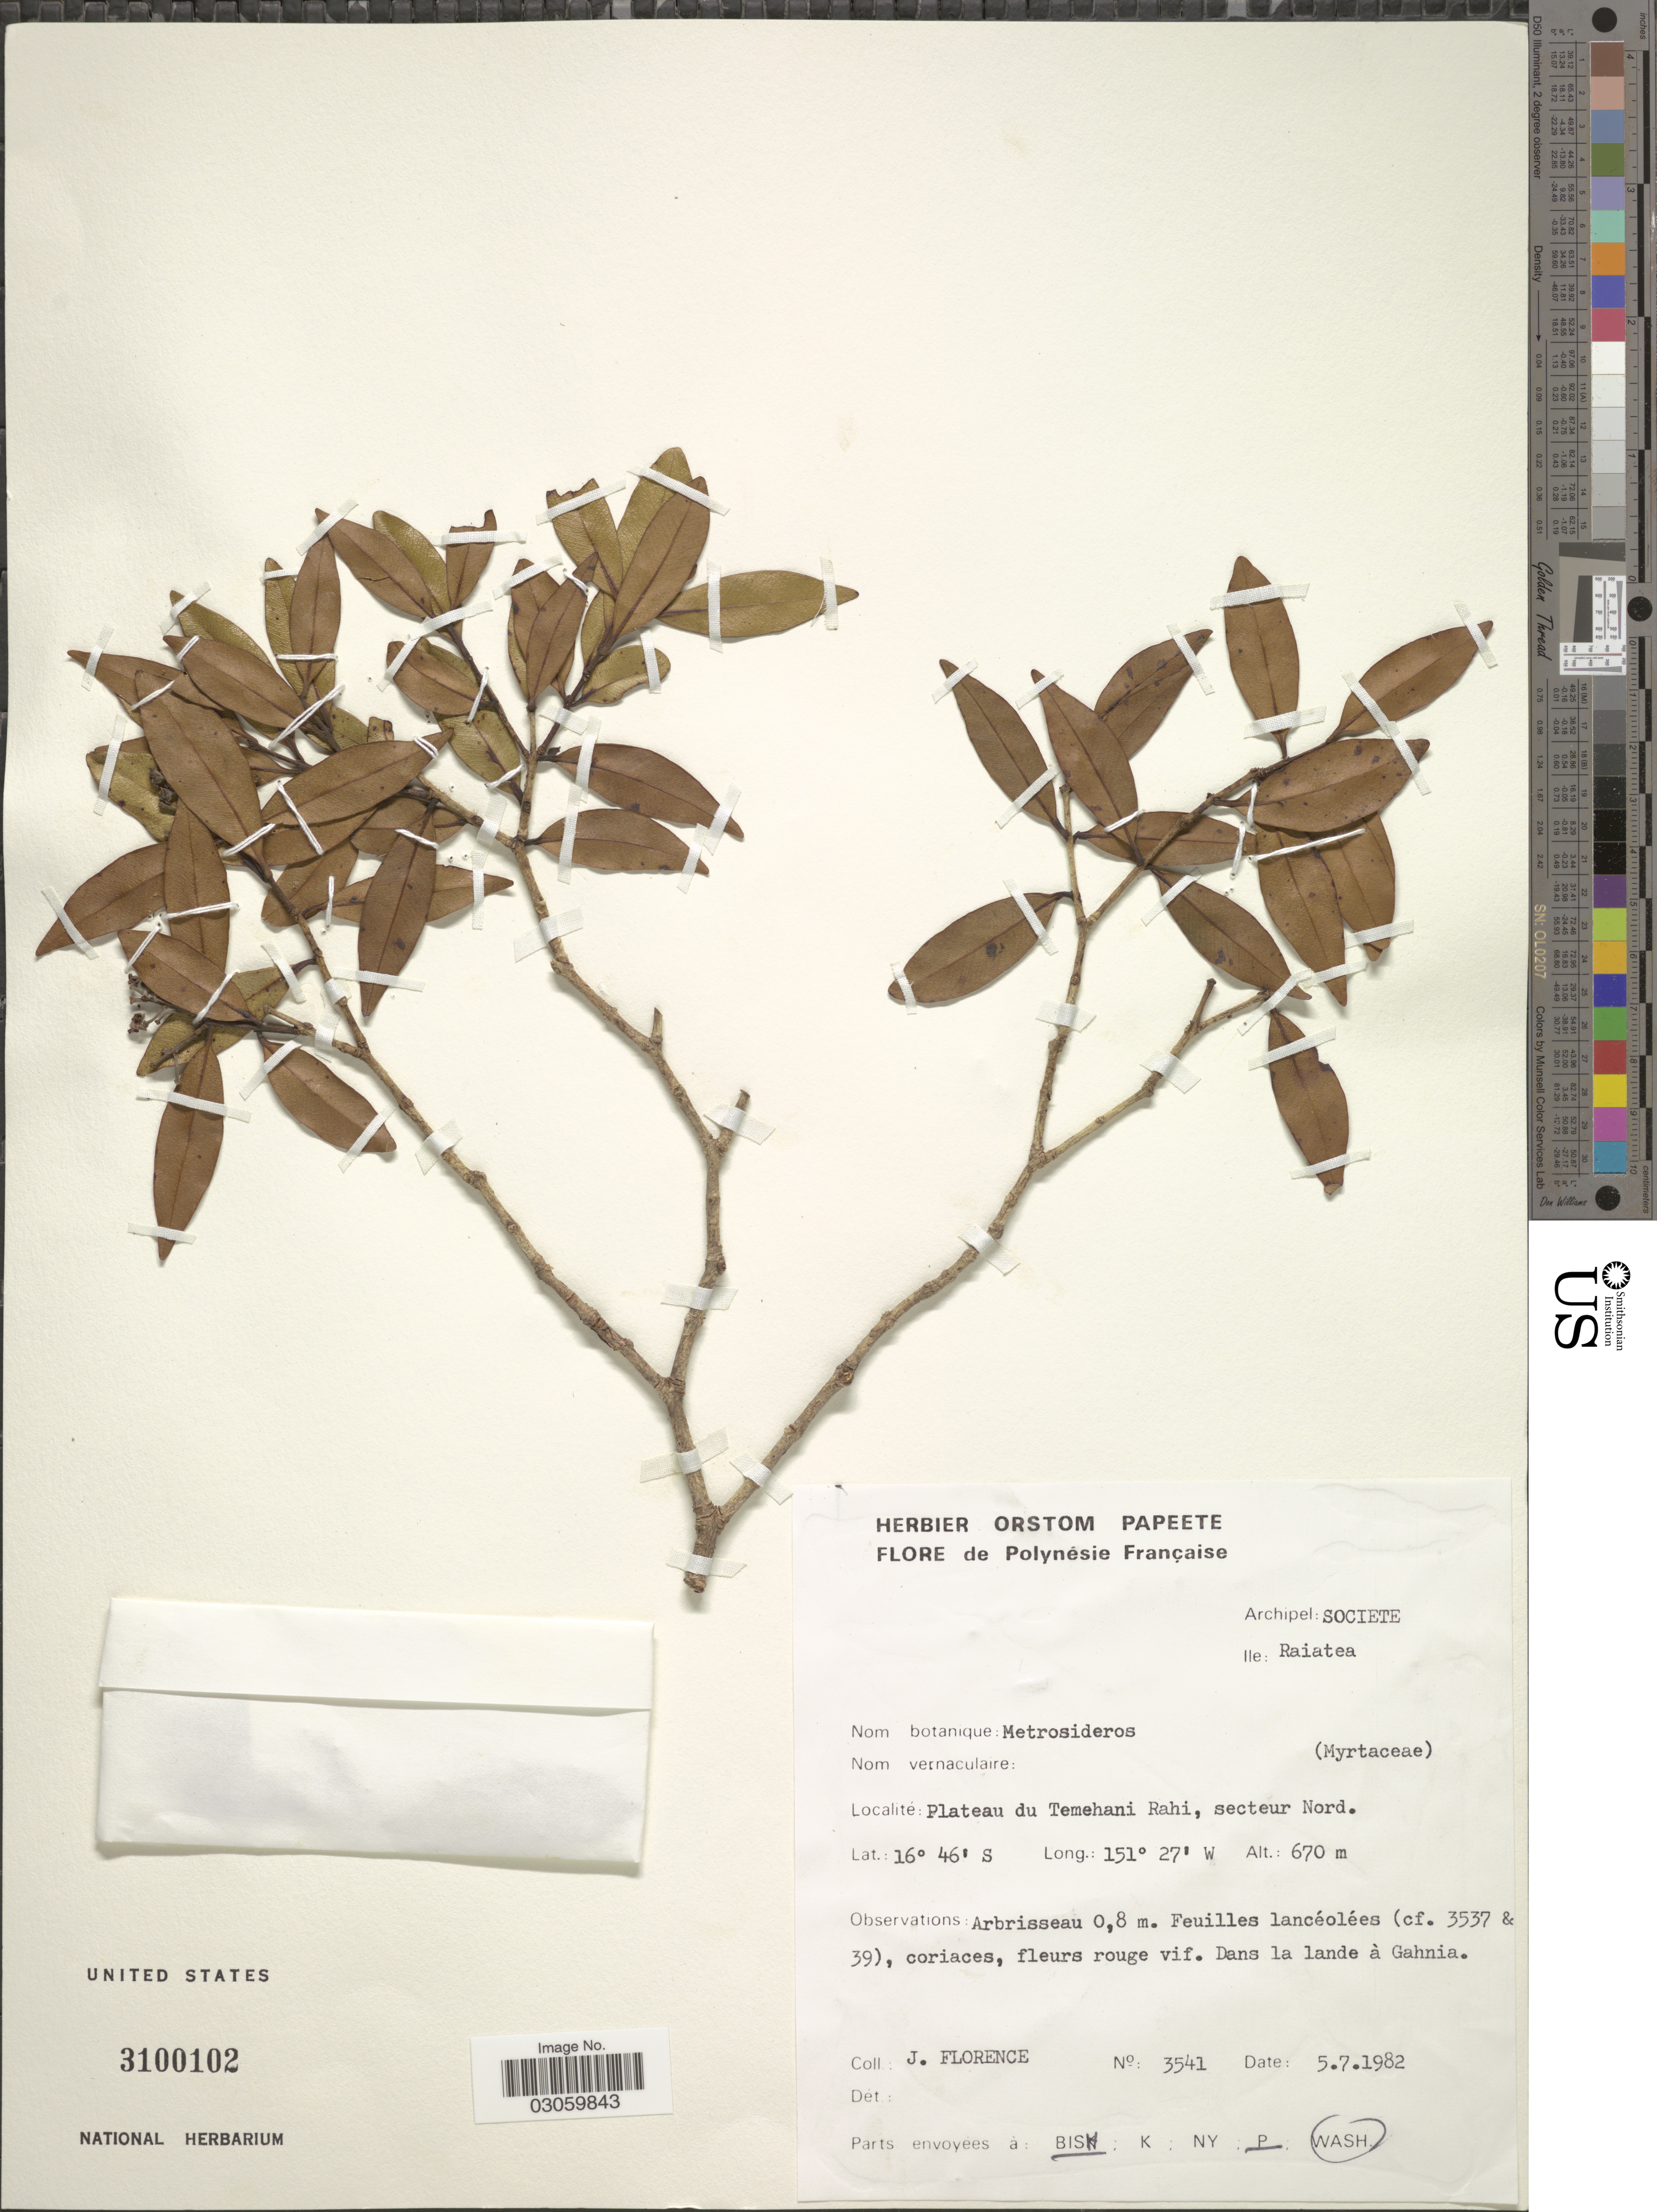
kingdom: Plantae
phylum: Tracheophyta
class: Magnoliopsida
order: Myrtales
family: Myrtaceae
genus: Metrosideros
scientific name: Metrosideros sp.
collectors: J. Florence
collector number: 3541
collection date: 1982-07-05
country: French Polynesia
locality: Polynésie Française. Archipel: Societe. Ile: Raiatea. Plateau du Temehani Rahi, secteur Nord.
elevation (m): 670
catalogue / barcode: US 3100102